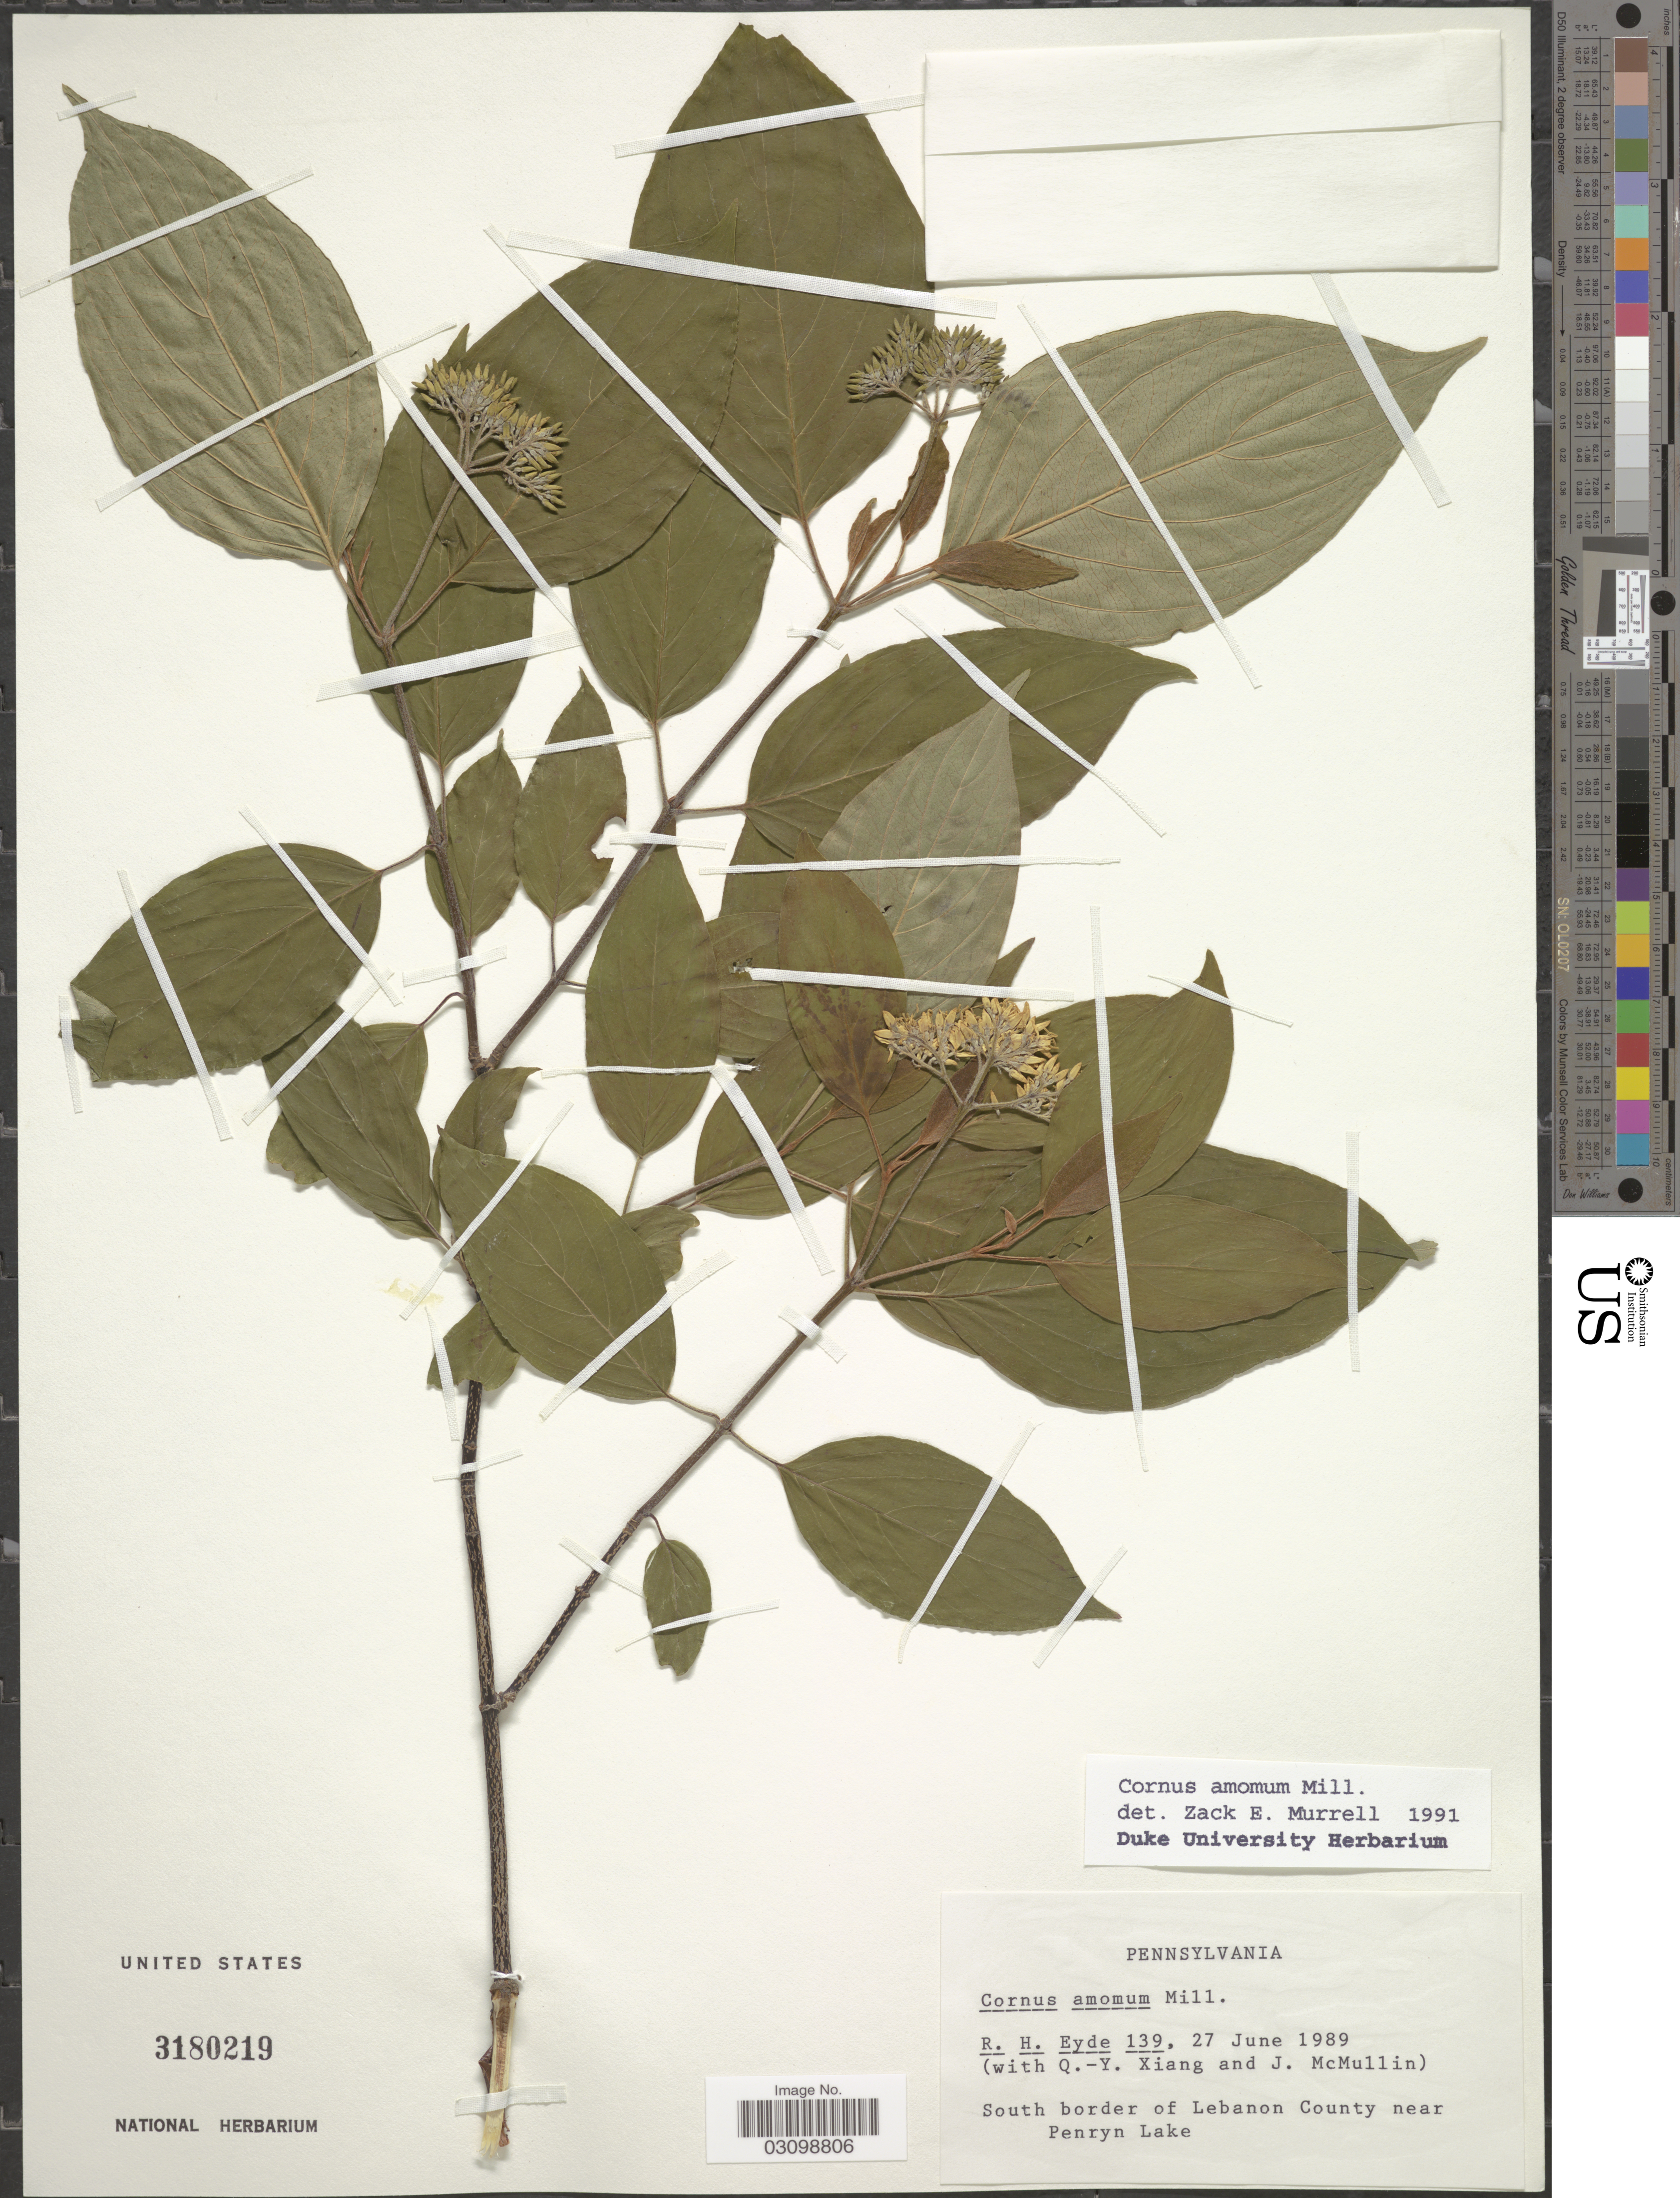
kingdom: Plantae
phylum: Tracheophyta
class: Magnoliopsida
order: Cornales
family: Cornaceae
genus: Cornus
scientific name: Cornus amomum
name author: Mill.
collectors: R. H. Eyde, Q. Xiang & J. McMullin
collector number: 139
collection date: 1989-06-27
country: United States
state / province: Pennsylvania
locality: South border of Lebanon County near Penryn Lake.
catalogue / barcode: US 3180219